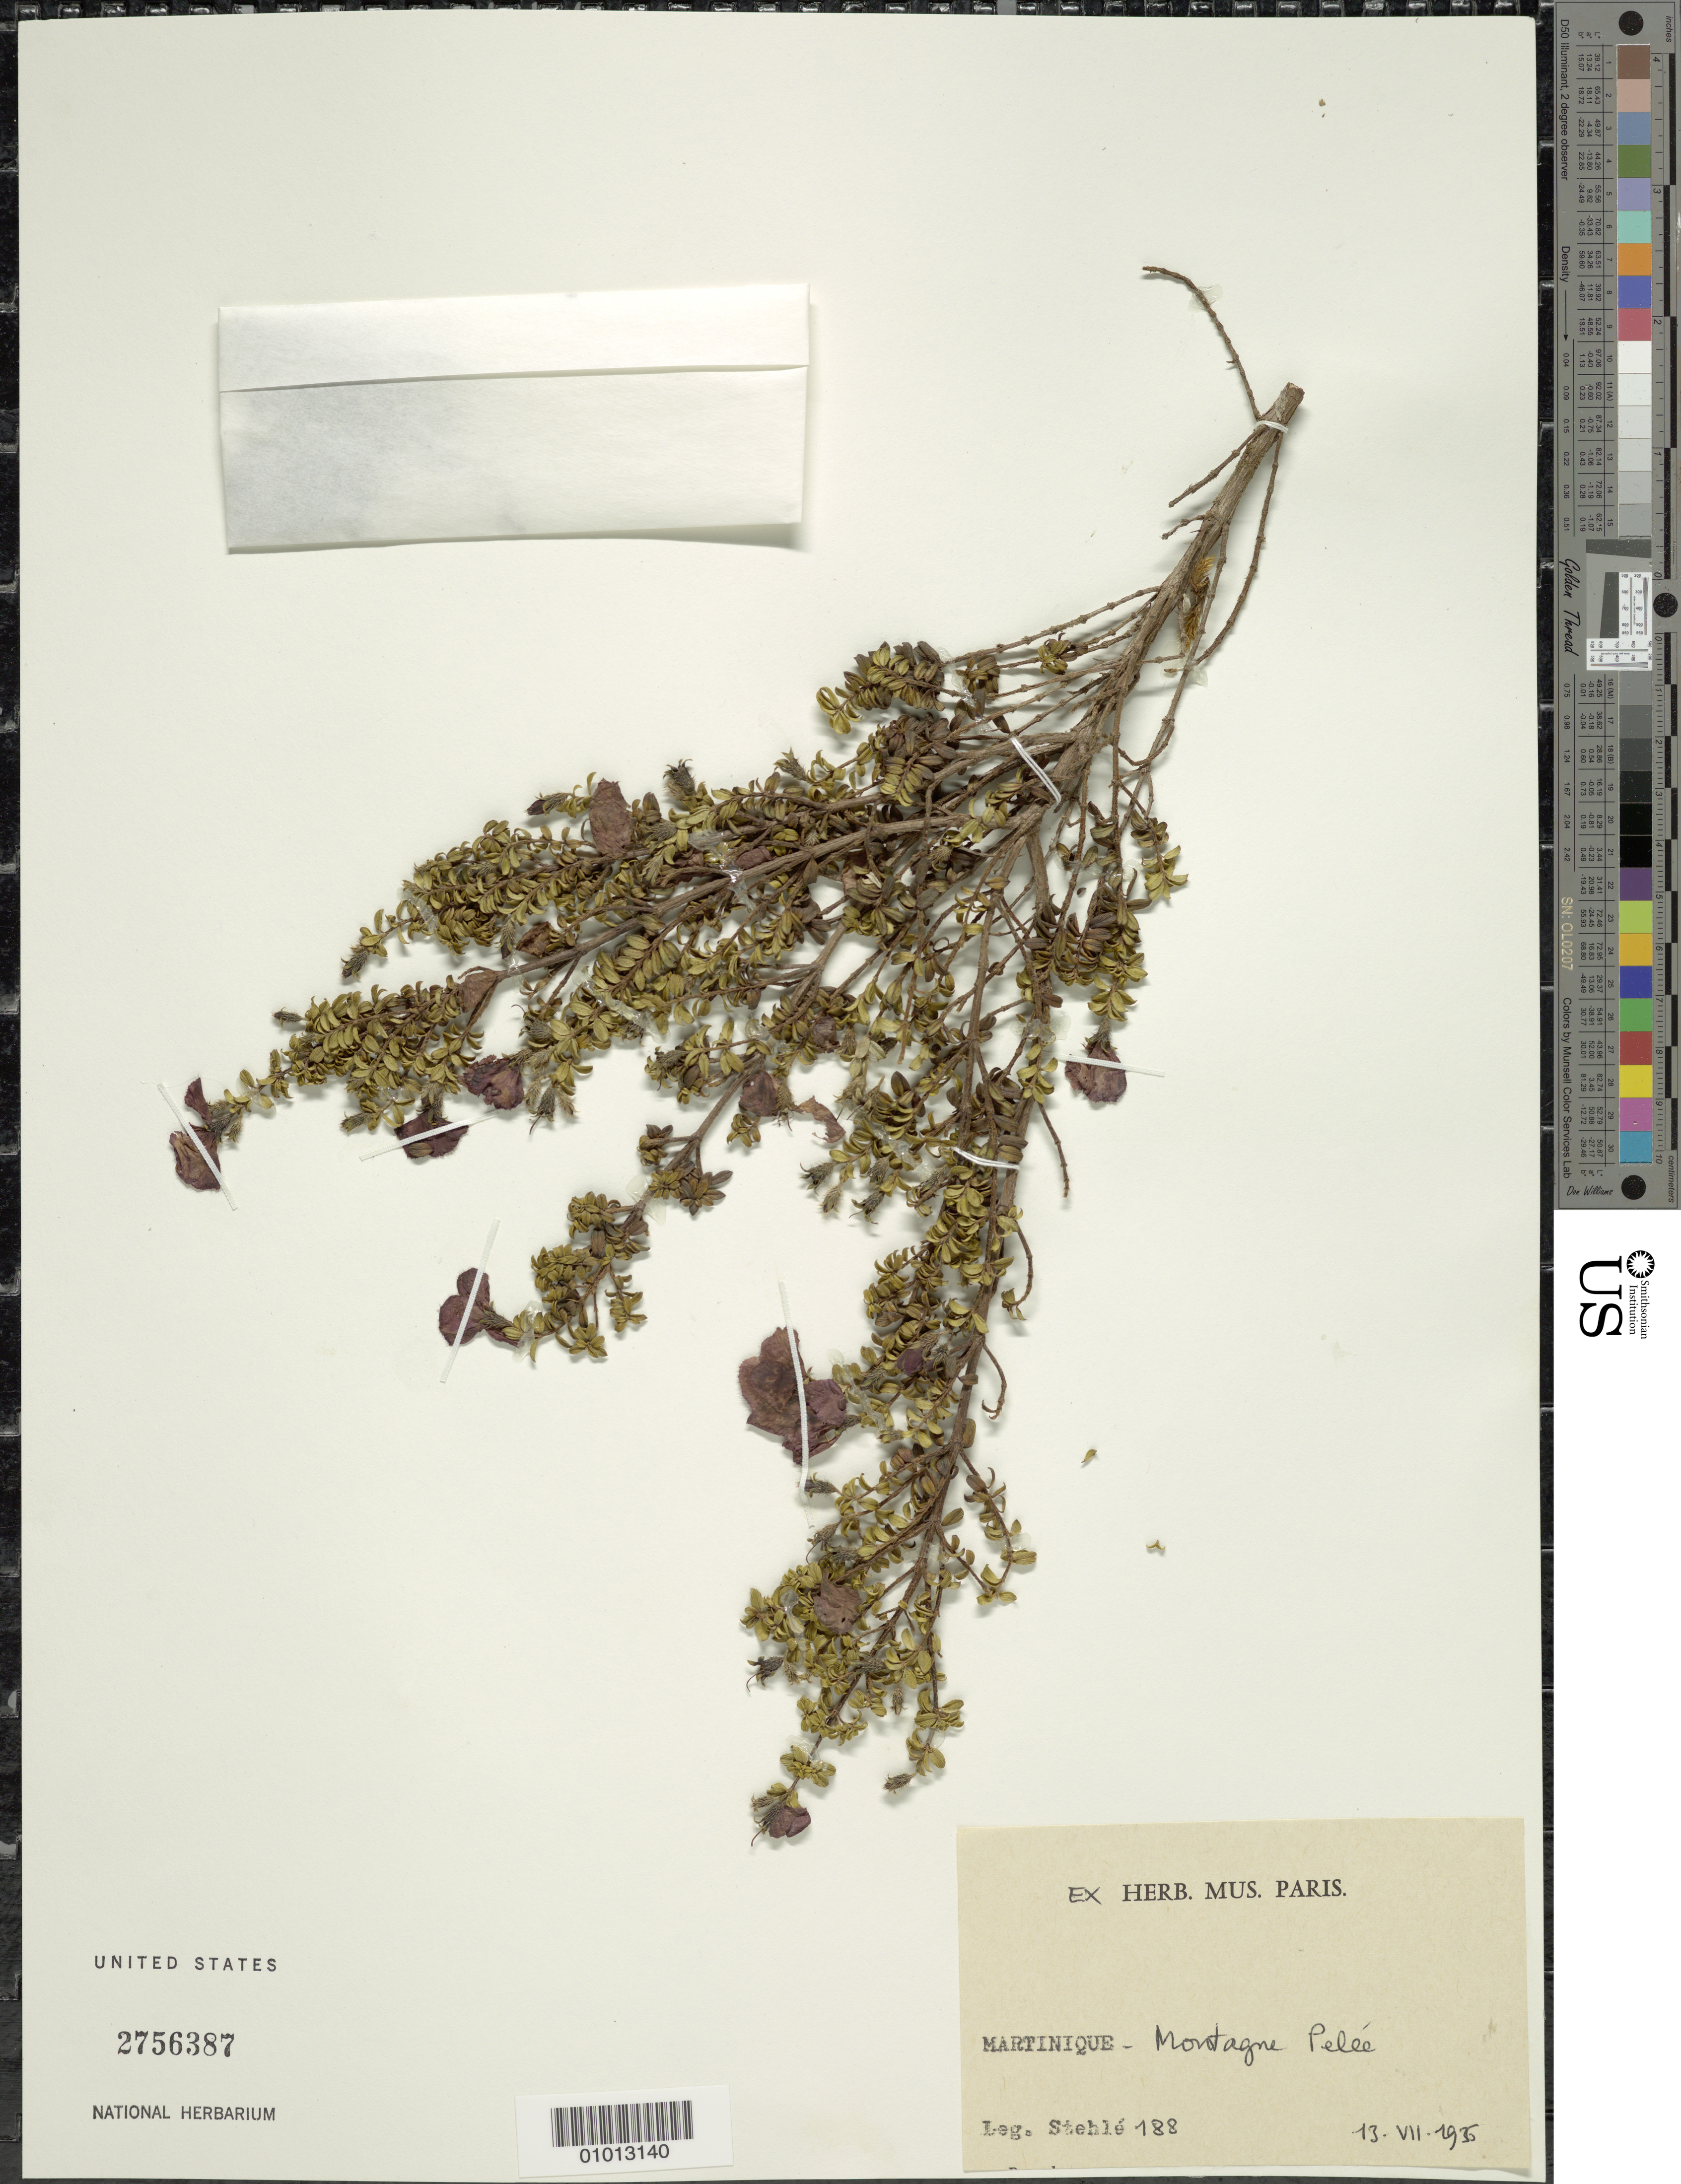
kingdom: Plantae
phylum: Tracheophyta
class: Magnoliopsida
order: Myrtales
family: Melastomataceae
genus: Chaetogastra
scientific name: Chaetogastra chamaecistus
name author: Griseb.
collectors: H. Stehlé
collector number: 188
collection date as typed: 13 Jul 1936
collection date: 1936-07-13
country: Martinique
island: Martinique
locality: Montagne Pelée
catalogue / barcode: US 2756387